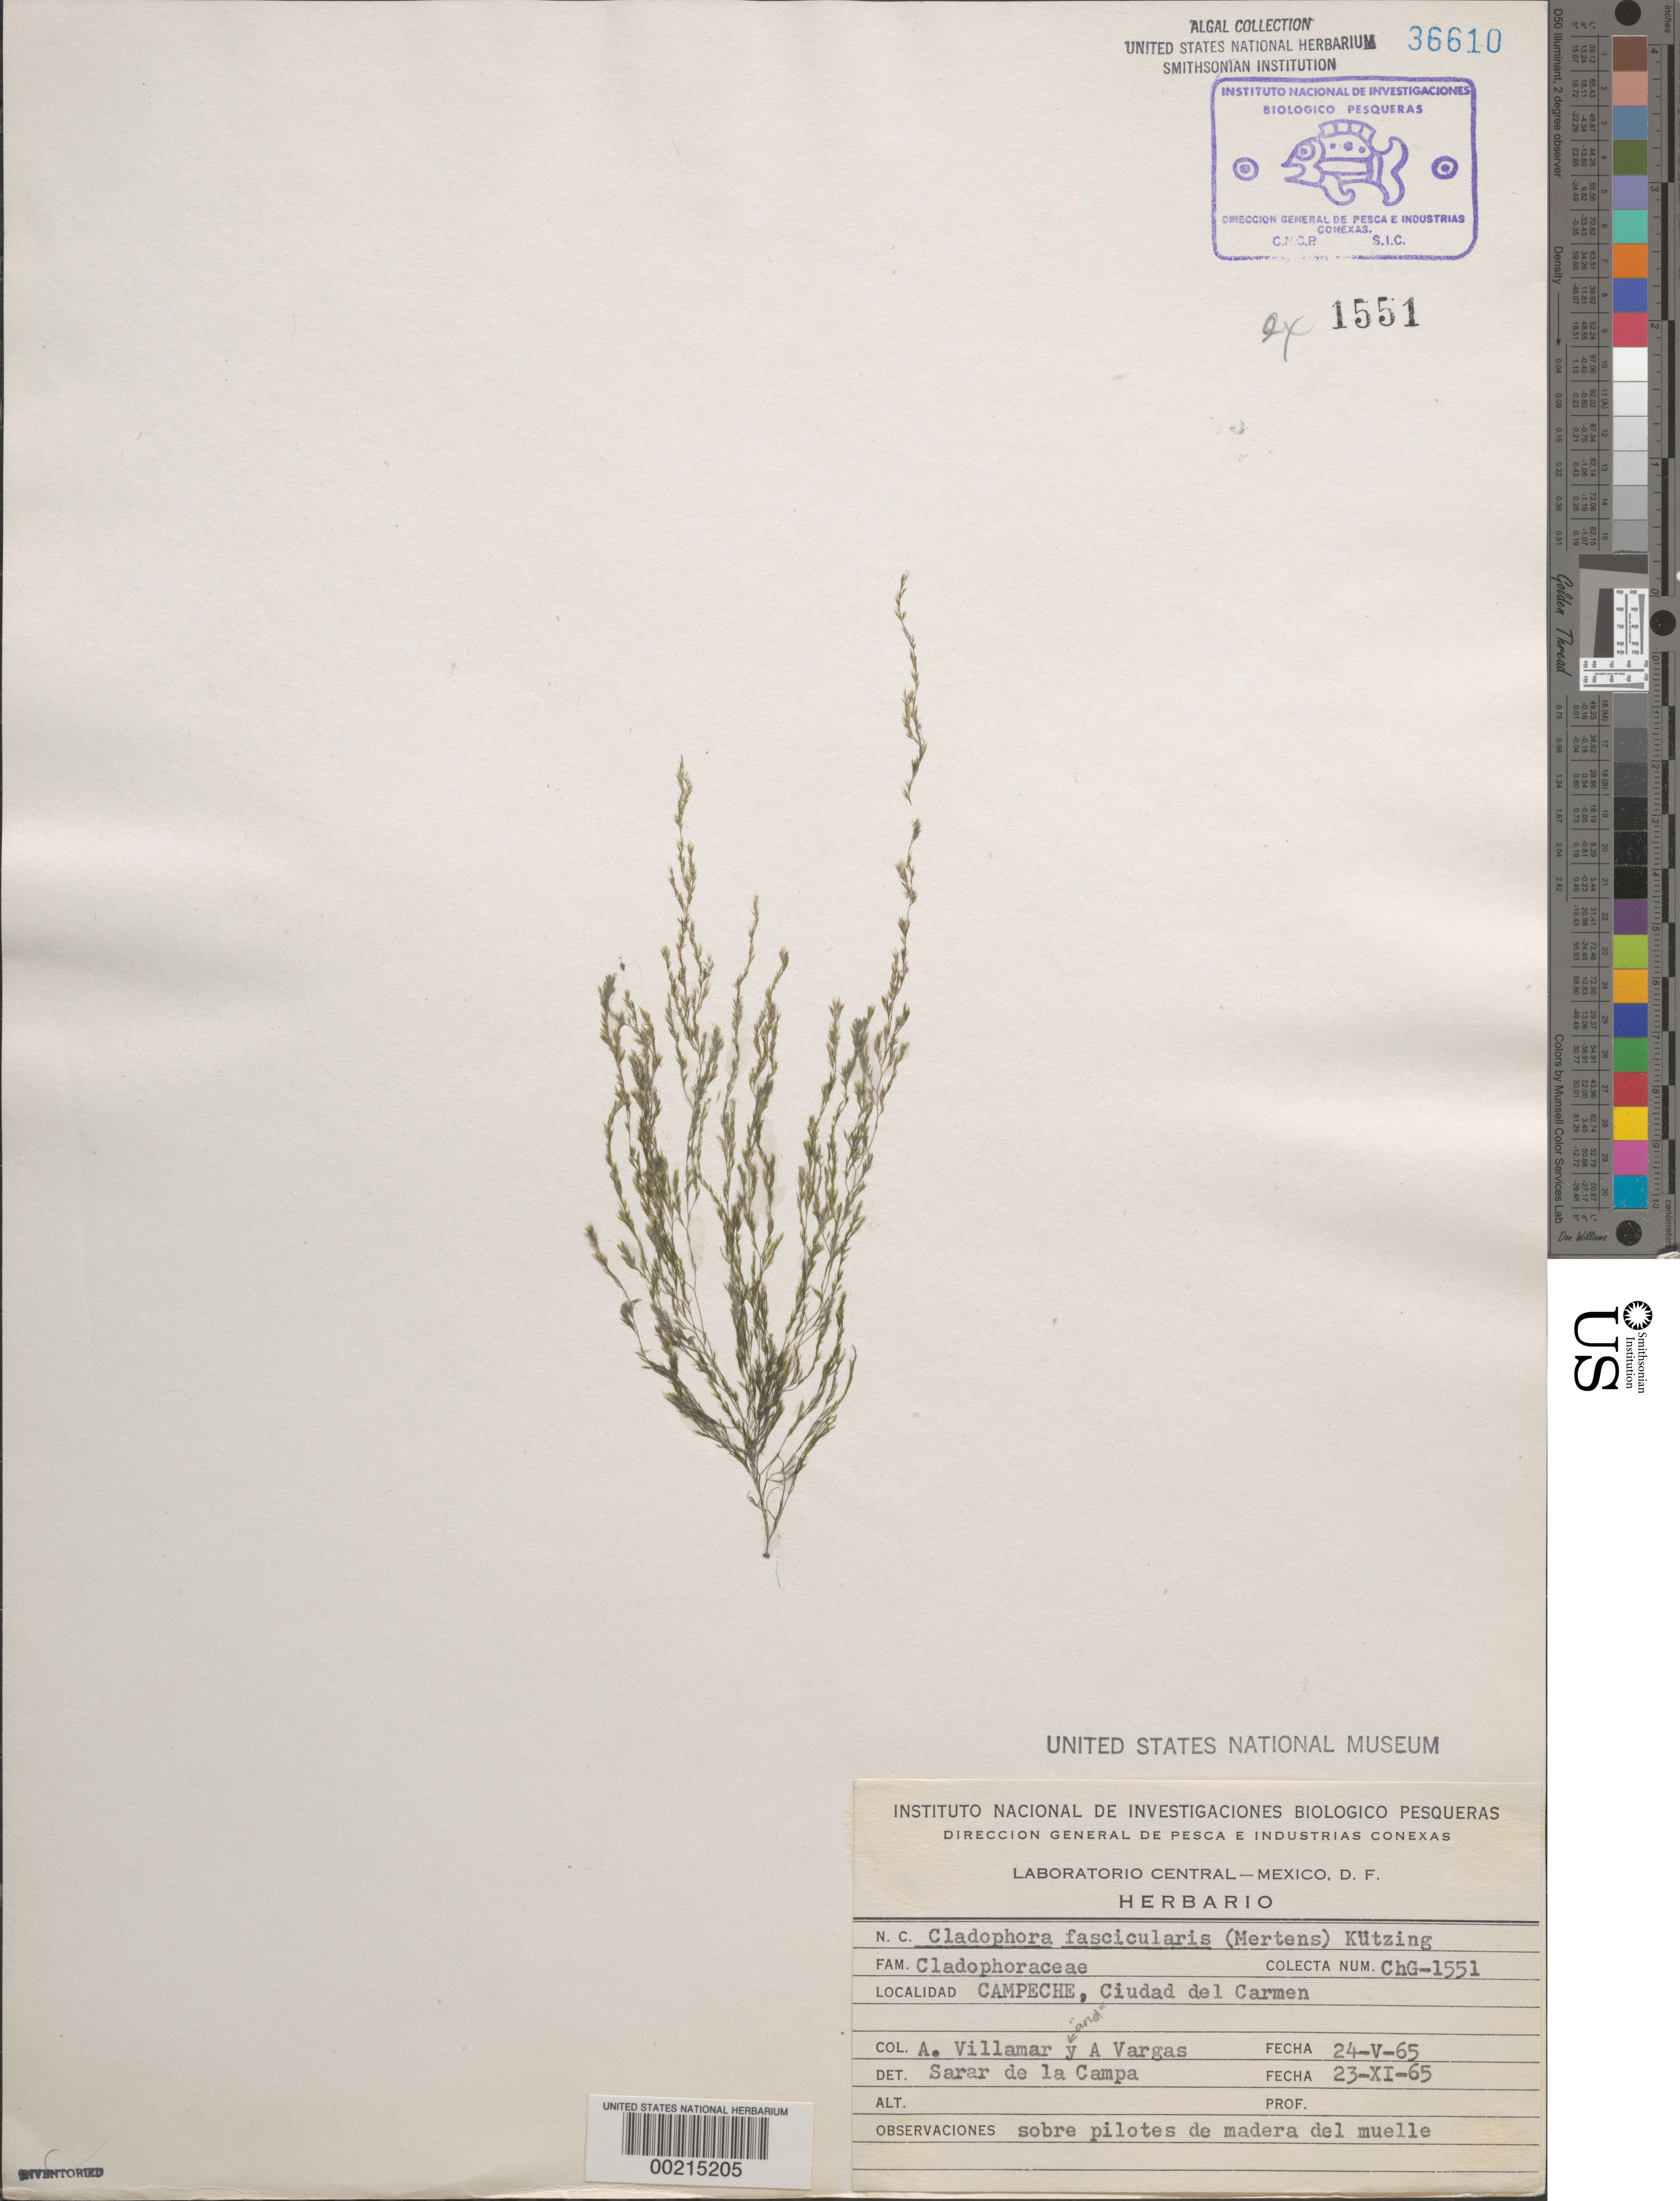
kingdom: Plantae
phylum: Chlorophyta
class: Ulvophyceae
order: Bryopsidales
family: Caulerpaceae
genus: Caulerpa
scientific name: Caulerpa chemnitzia var. vanbossae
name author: (Setch. & N.L. Gardner) Fern.-Garcia & Riosm.-Rod.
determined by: Algae name updating Project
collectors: A. Villamar & A. Vargas N.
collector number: Chg-1551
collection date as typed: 24 May 1965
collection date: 1965-05-24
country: Mexico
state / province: Campeche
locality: Carmen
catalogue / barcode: US 36610